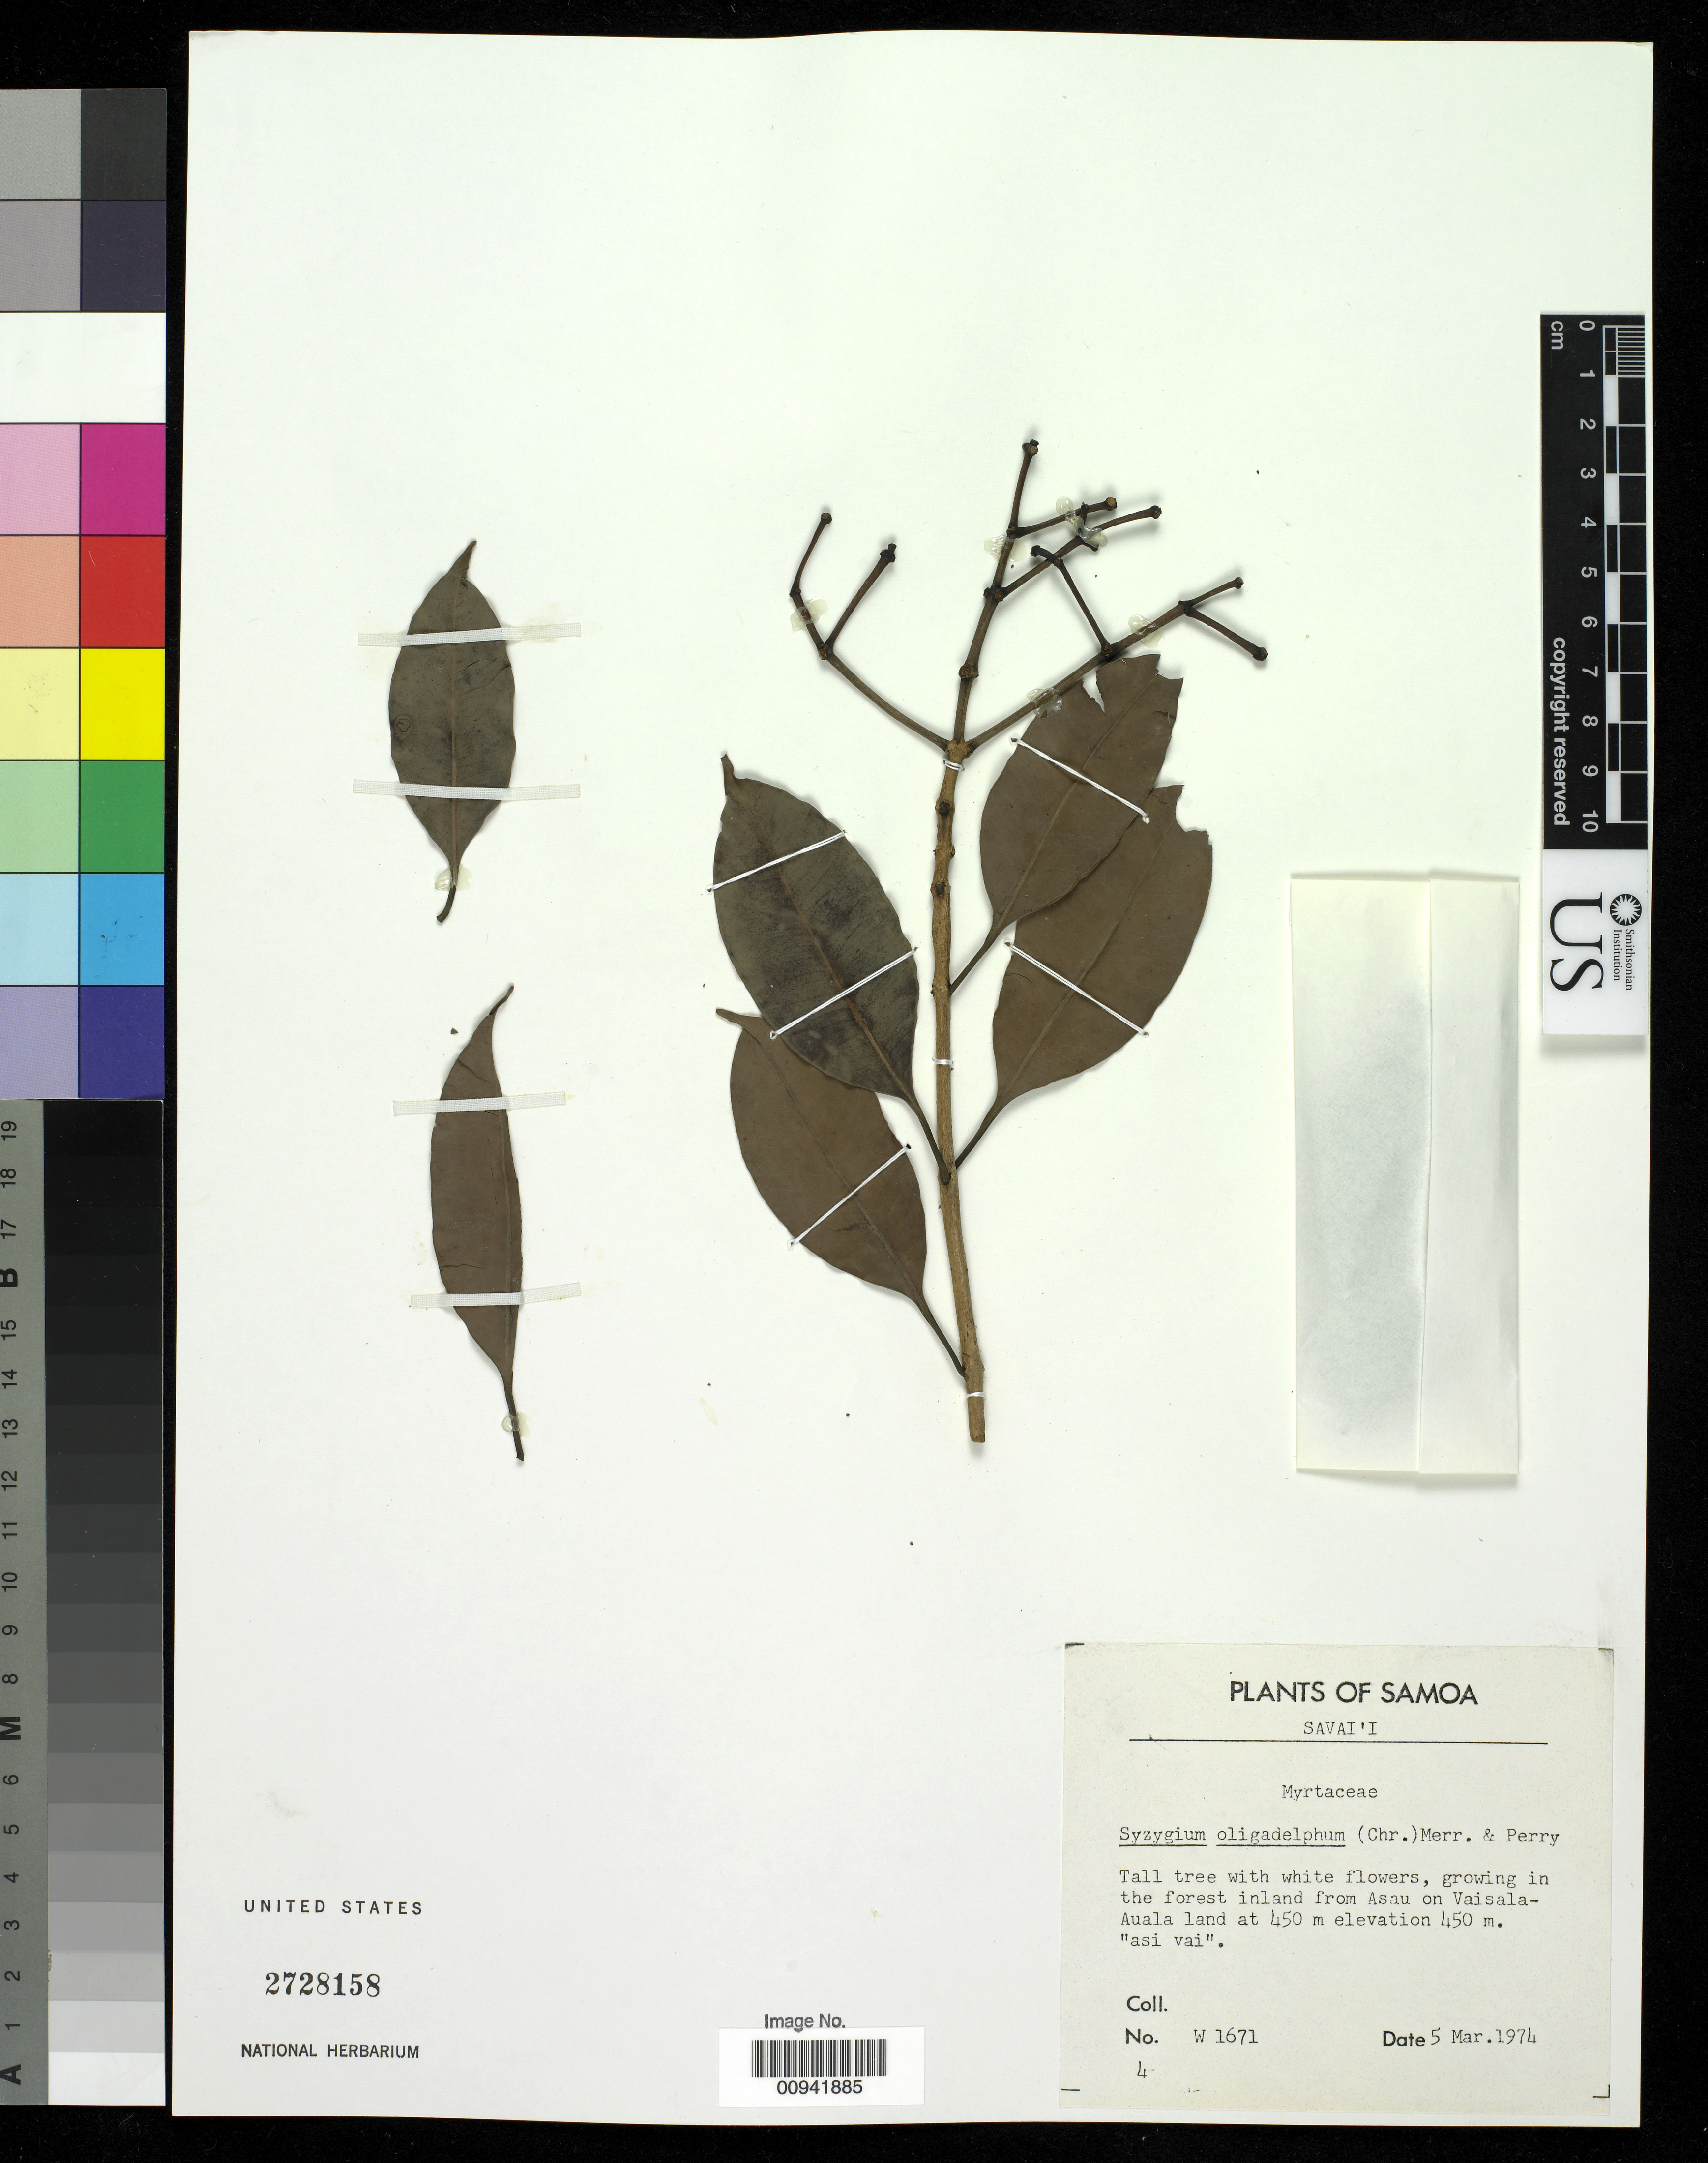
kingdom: Plantae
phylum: Tracheophyta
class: Magnoliopsida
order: Myrtales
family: Myrtaceae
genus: Syzygium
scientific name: Syzygium oligadelphum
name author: Merr. & L.M. Perry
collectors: A. Whistler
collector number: W 1671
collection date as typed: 05 Mar 1974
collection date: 1974-03-05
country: Samoa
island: Savai'i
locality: inland from Asau on Vaisala-Auala land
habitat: growing in forest.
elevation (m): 450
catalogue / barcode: US 2728158